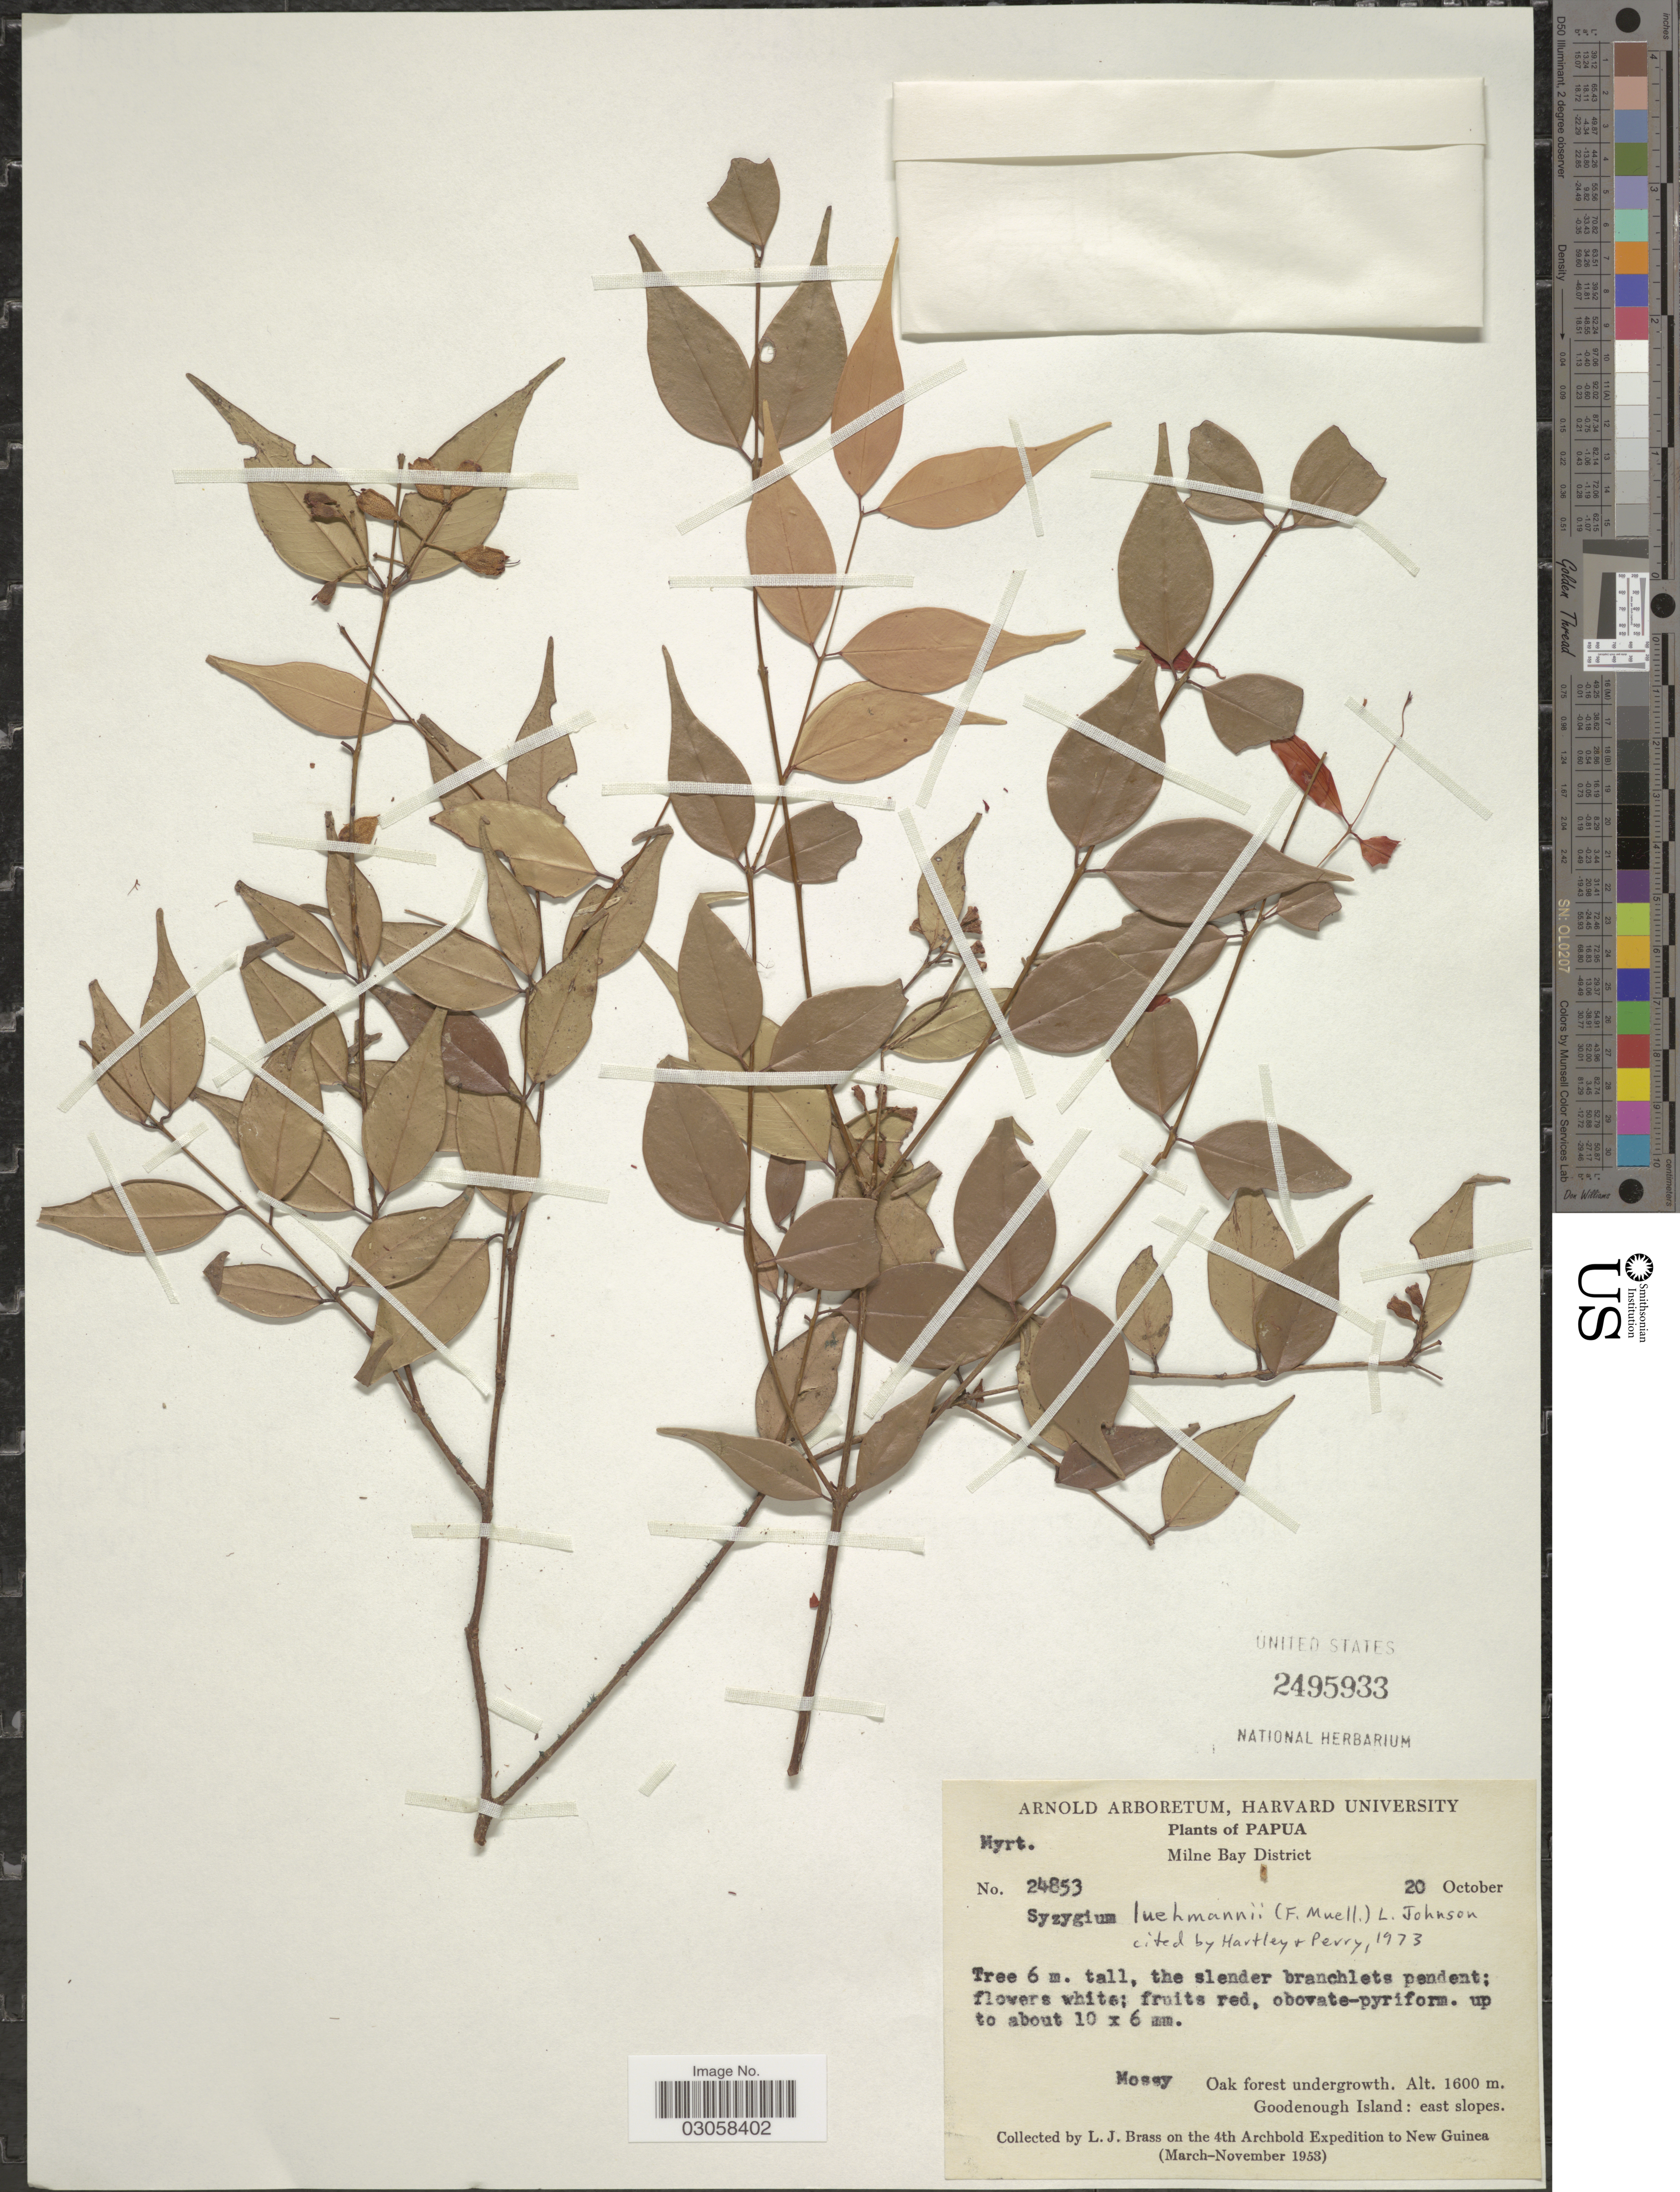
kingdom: Plantae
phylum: Tracheophyta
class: Magnoliopsida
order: Myrtales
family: Myrtaceae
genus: Syzygium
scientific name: Syzygium luehmannii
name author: (F. Muell.) L.A.S. Johnson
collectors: L. J. Brass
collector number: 24853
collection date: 1953-10-20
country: Papua New Guinea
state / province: Milne Bay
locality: Papua. Milne Bay District. Mosey Oak forest undergrowth. Goodenough Island: east slopes.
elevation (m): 1600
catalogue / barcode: US 2495933